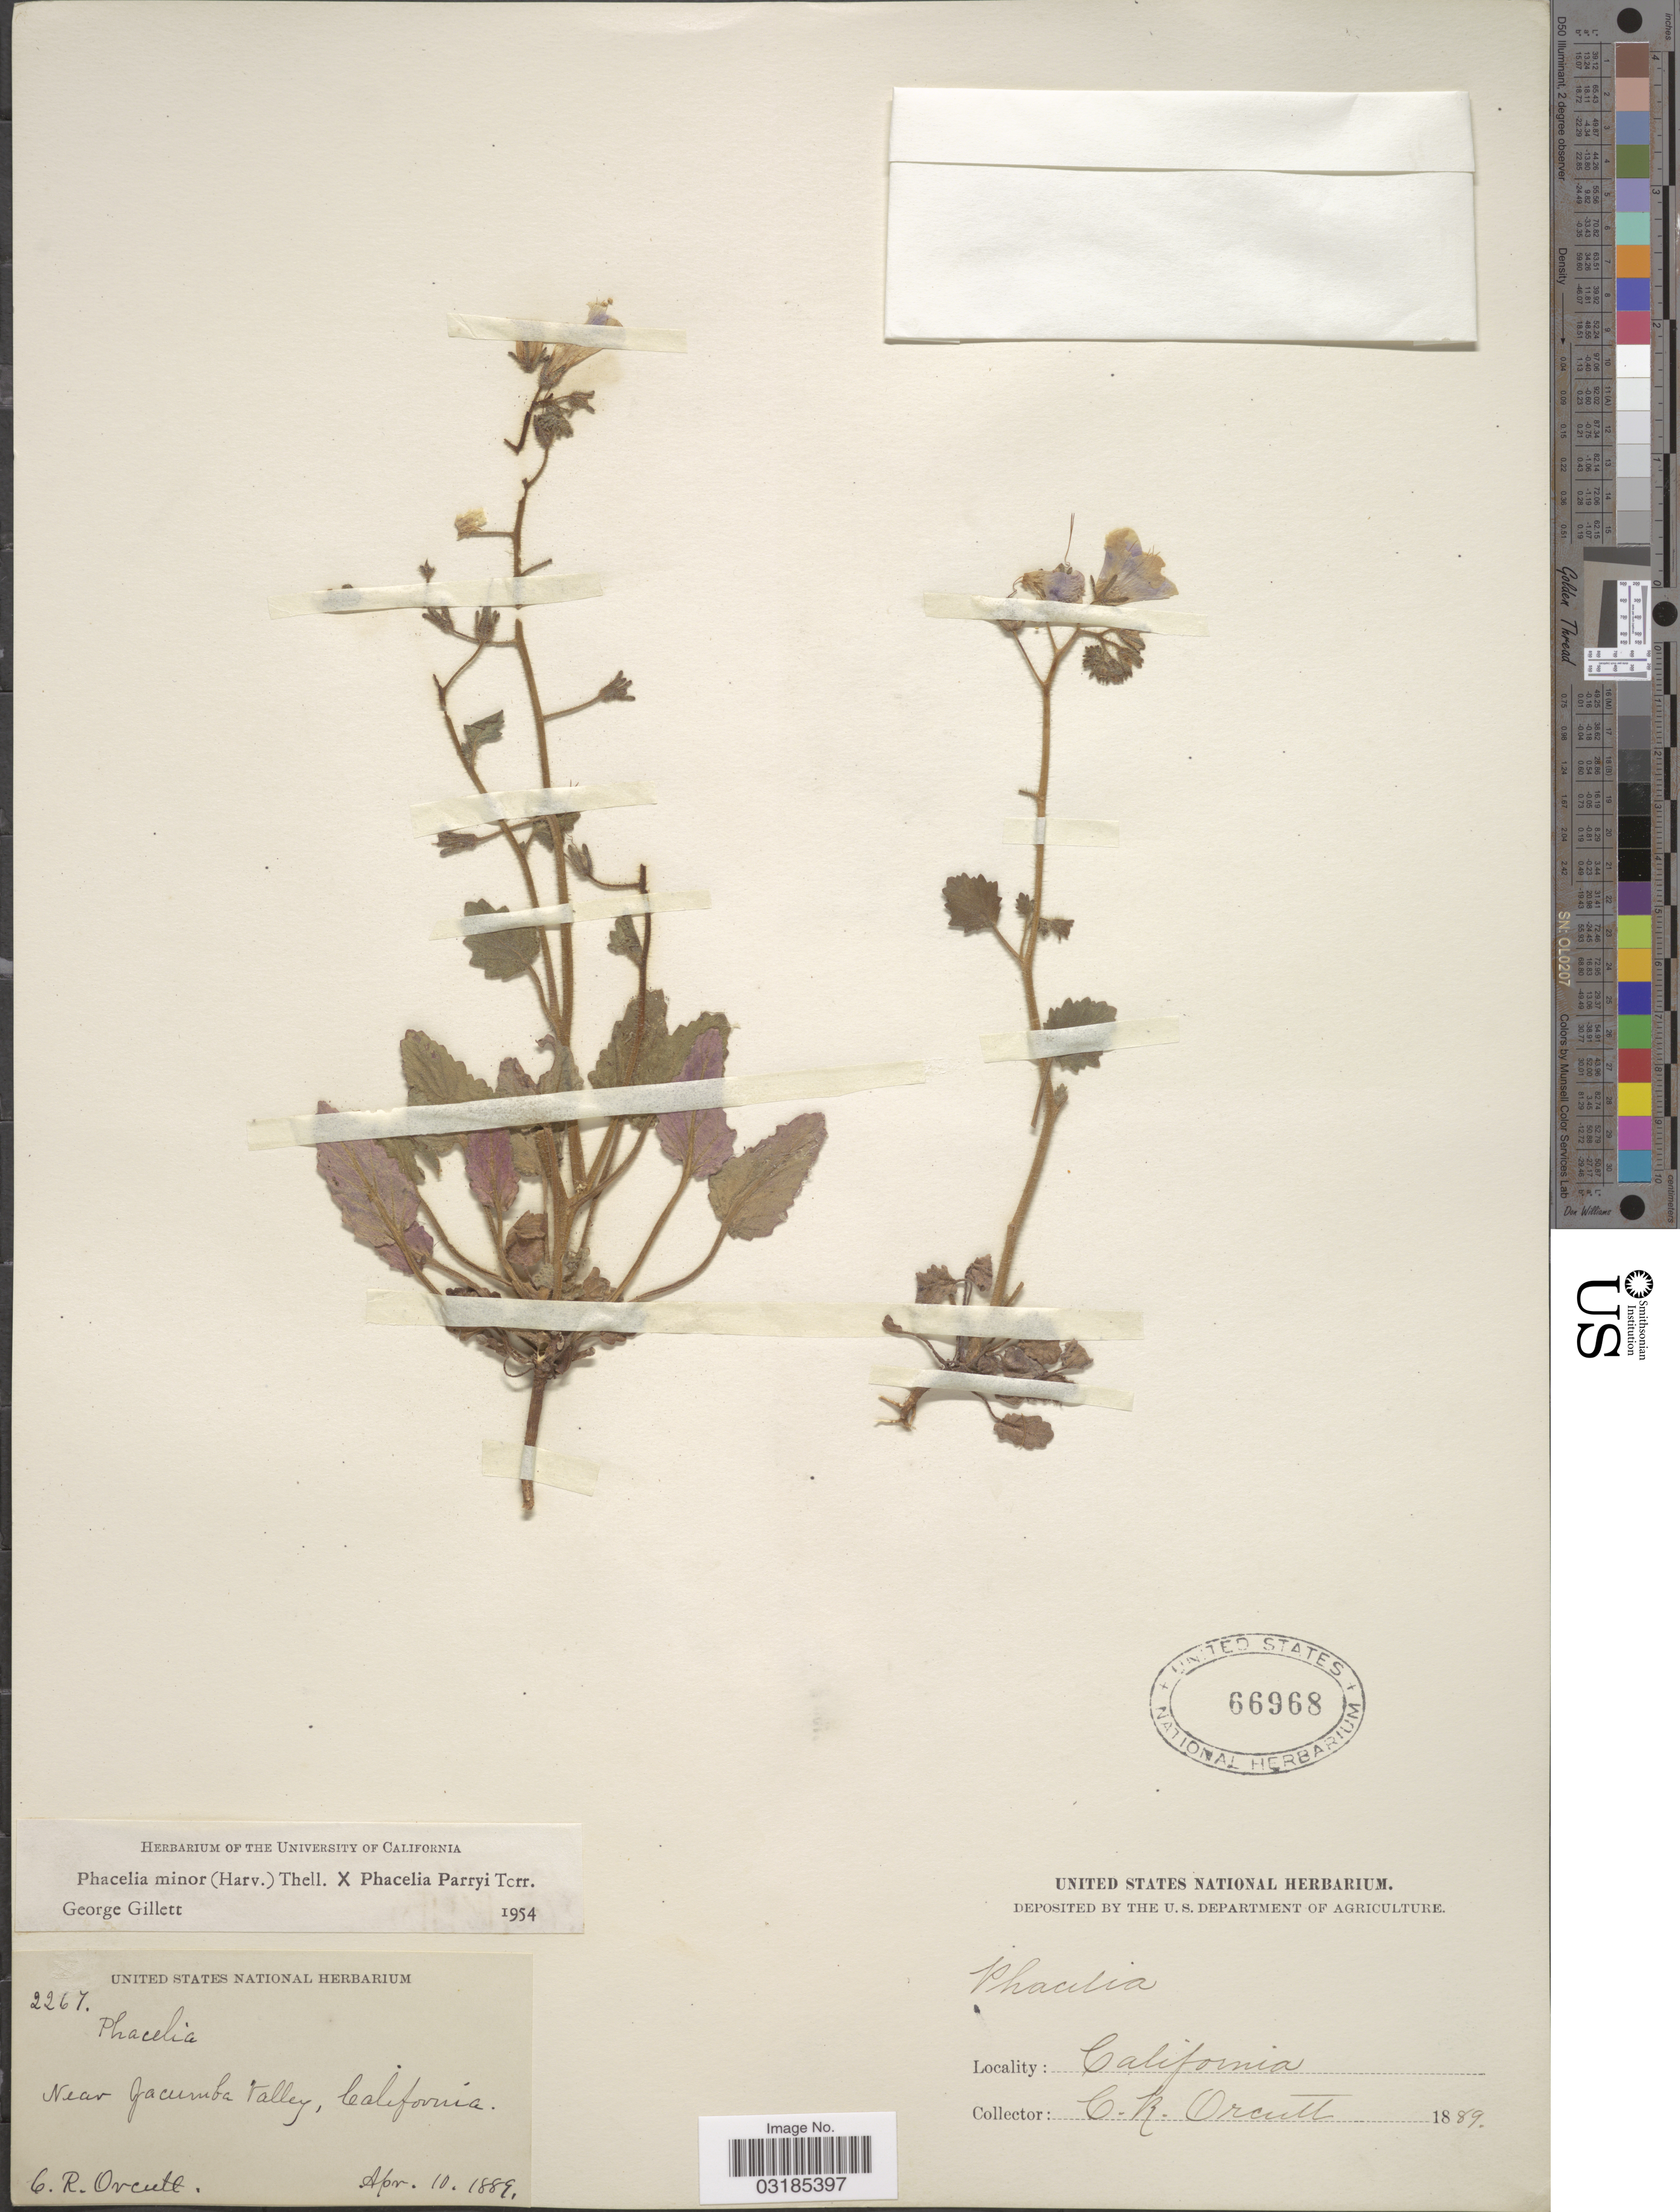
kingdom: Plantae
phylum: Tracheophyta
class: Magnoliopsida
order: Boraginales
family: Hydrophyllaceae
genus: Phacelia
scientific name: Phacelia minor x P. parryi Torr. in Emory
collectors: C. R. Orcutt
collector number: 2267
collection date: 1889-04-10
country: United States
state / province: California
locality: Near Jacumba Valley.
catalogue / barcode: US 66968